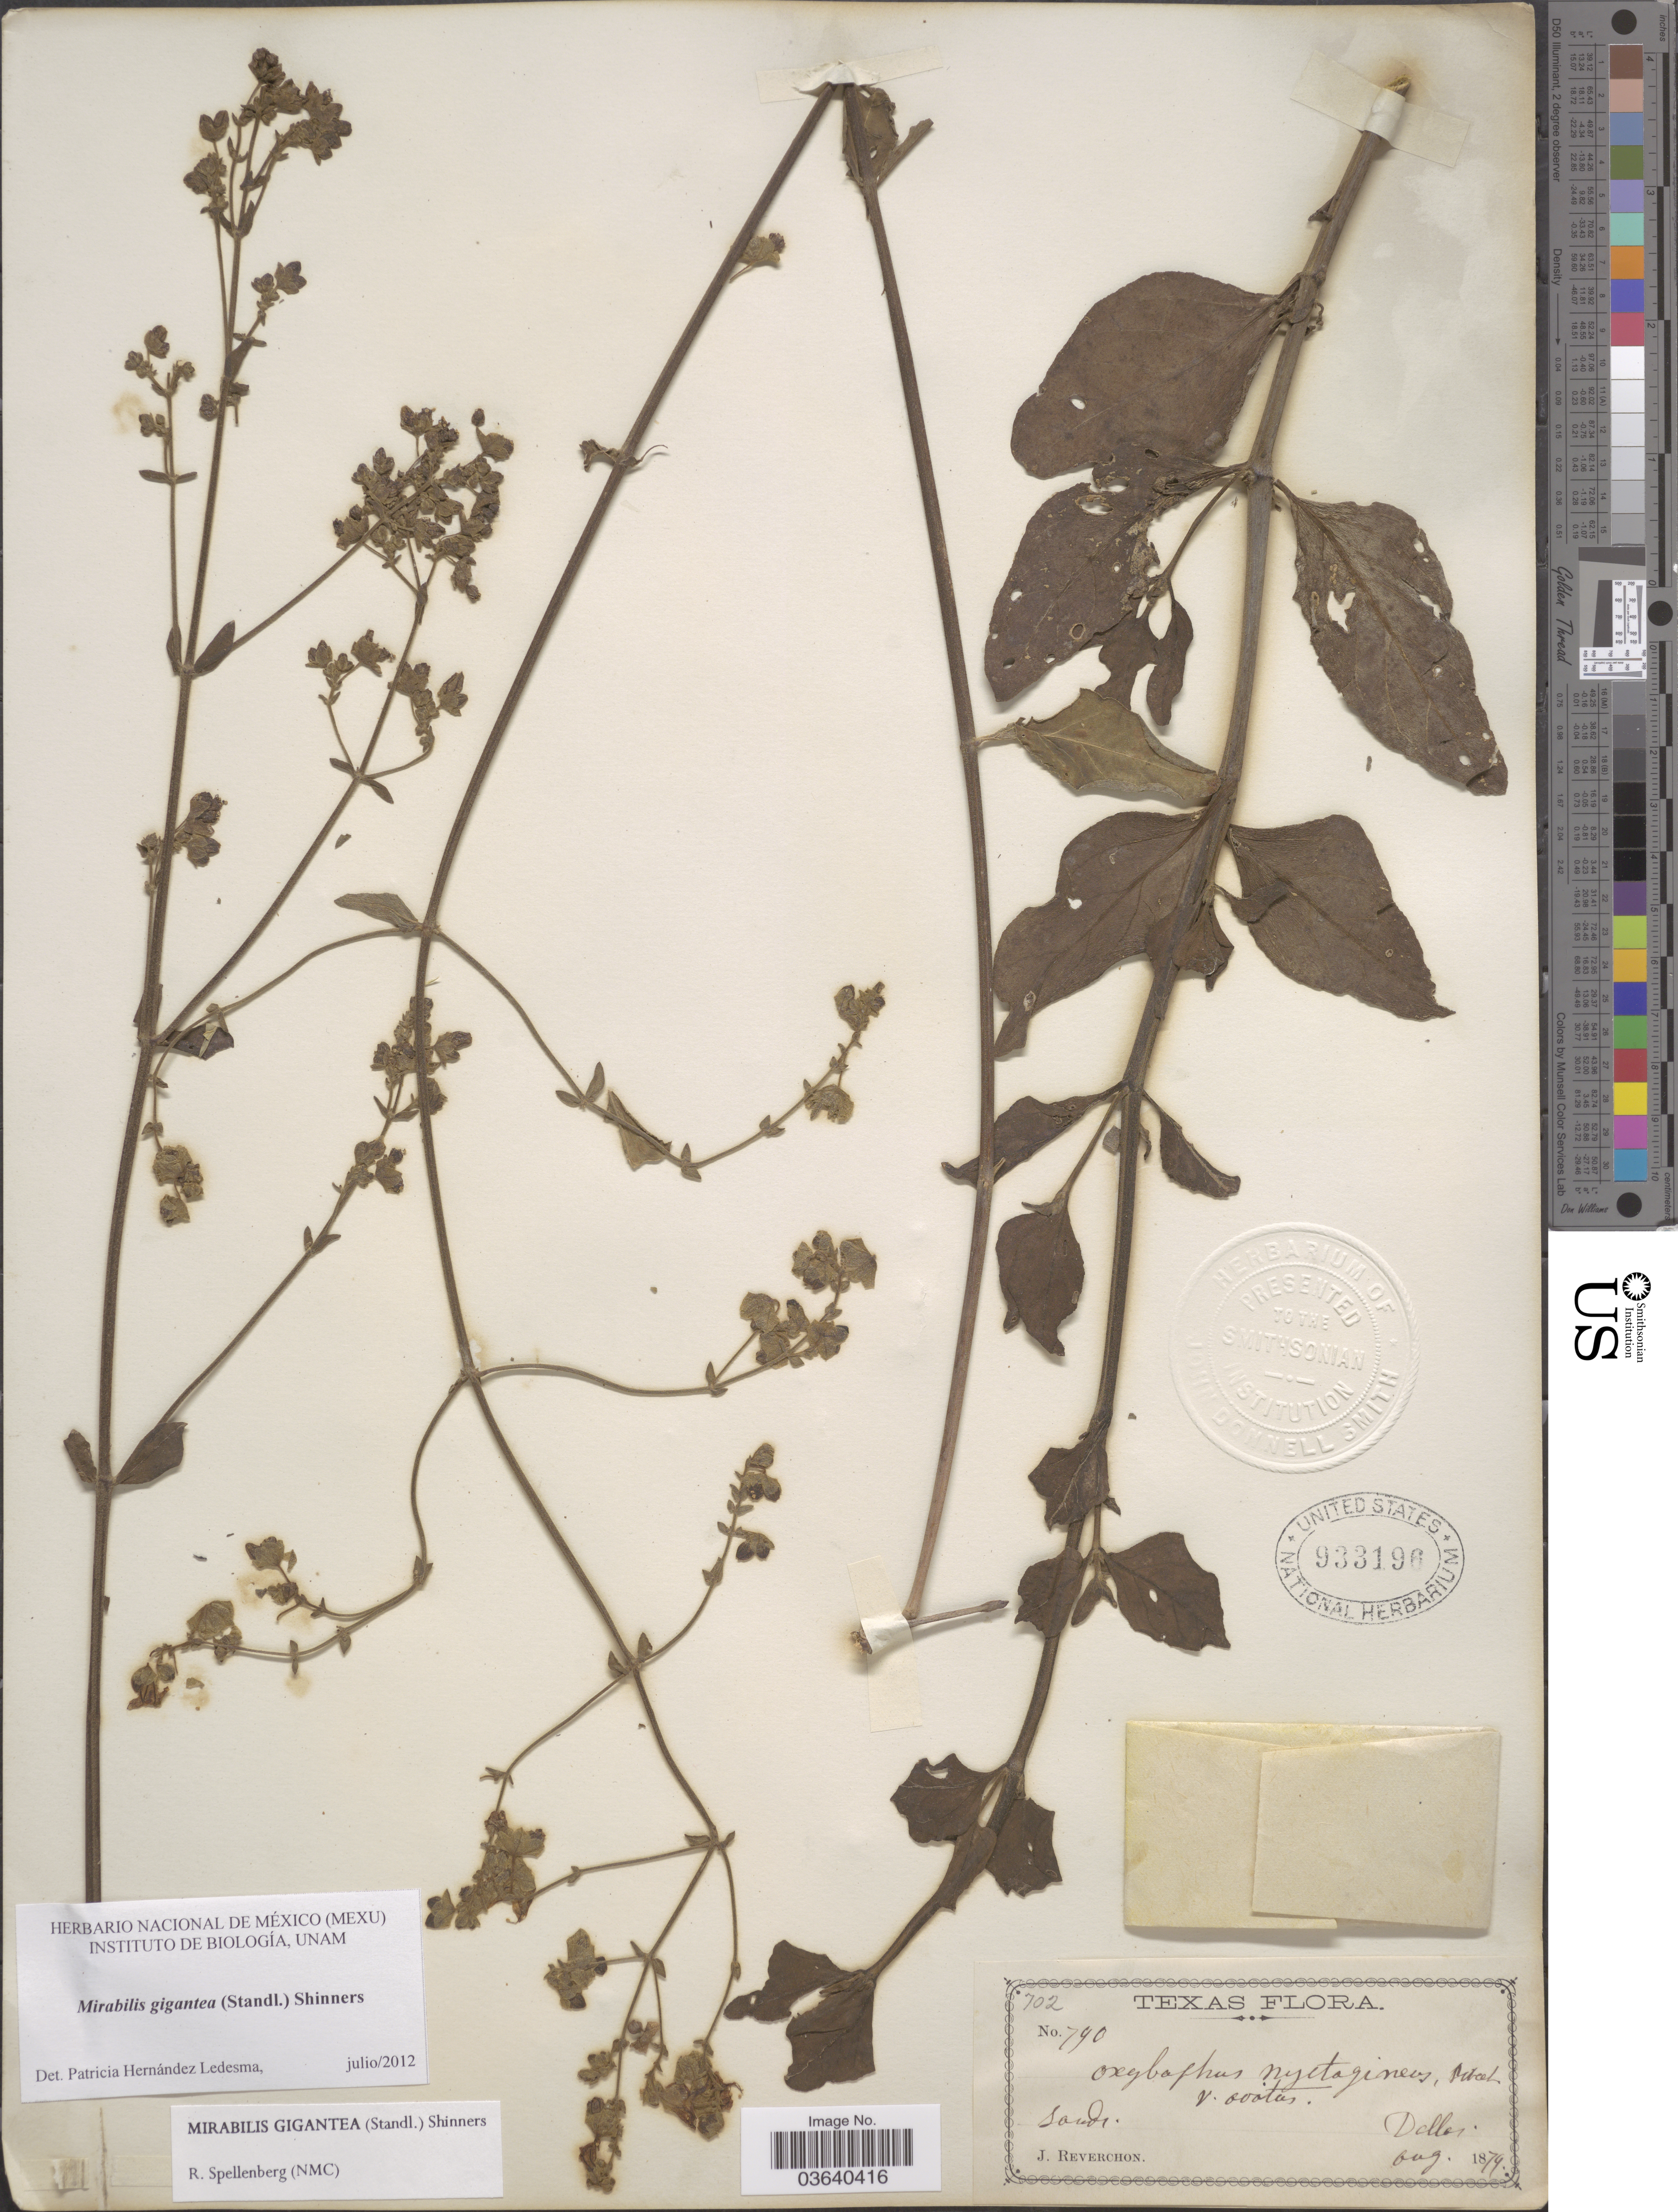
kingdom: Plantae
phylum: Tracheophyta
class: Magnoliopsida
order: Caryophyllales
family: Nyctaginaceae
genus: Mirabilis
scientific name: Mirabilis gigantea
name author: (Standl.) Shinners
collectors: J. Reverchon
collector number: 790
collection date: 1879-08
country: United States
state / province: Texas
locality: Dallas.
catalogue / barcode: US 933196